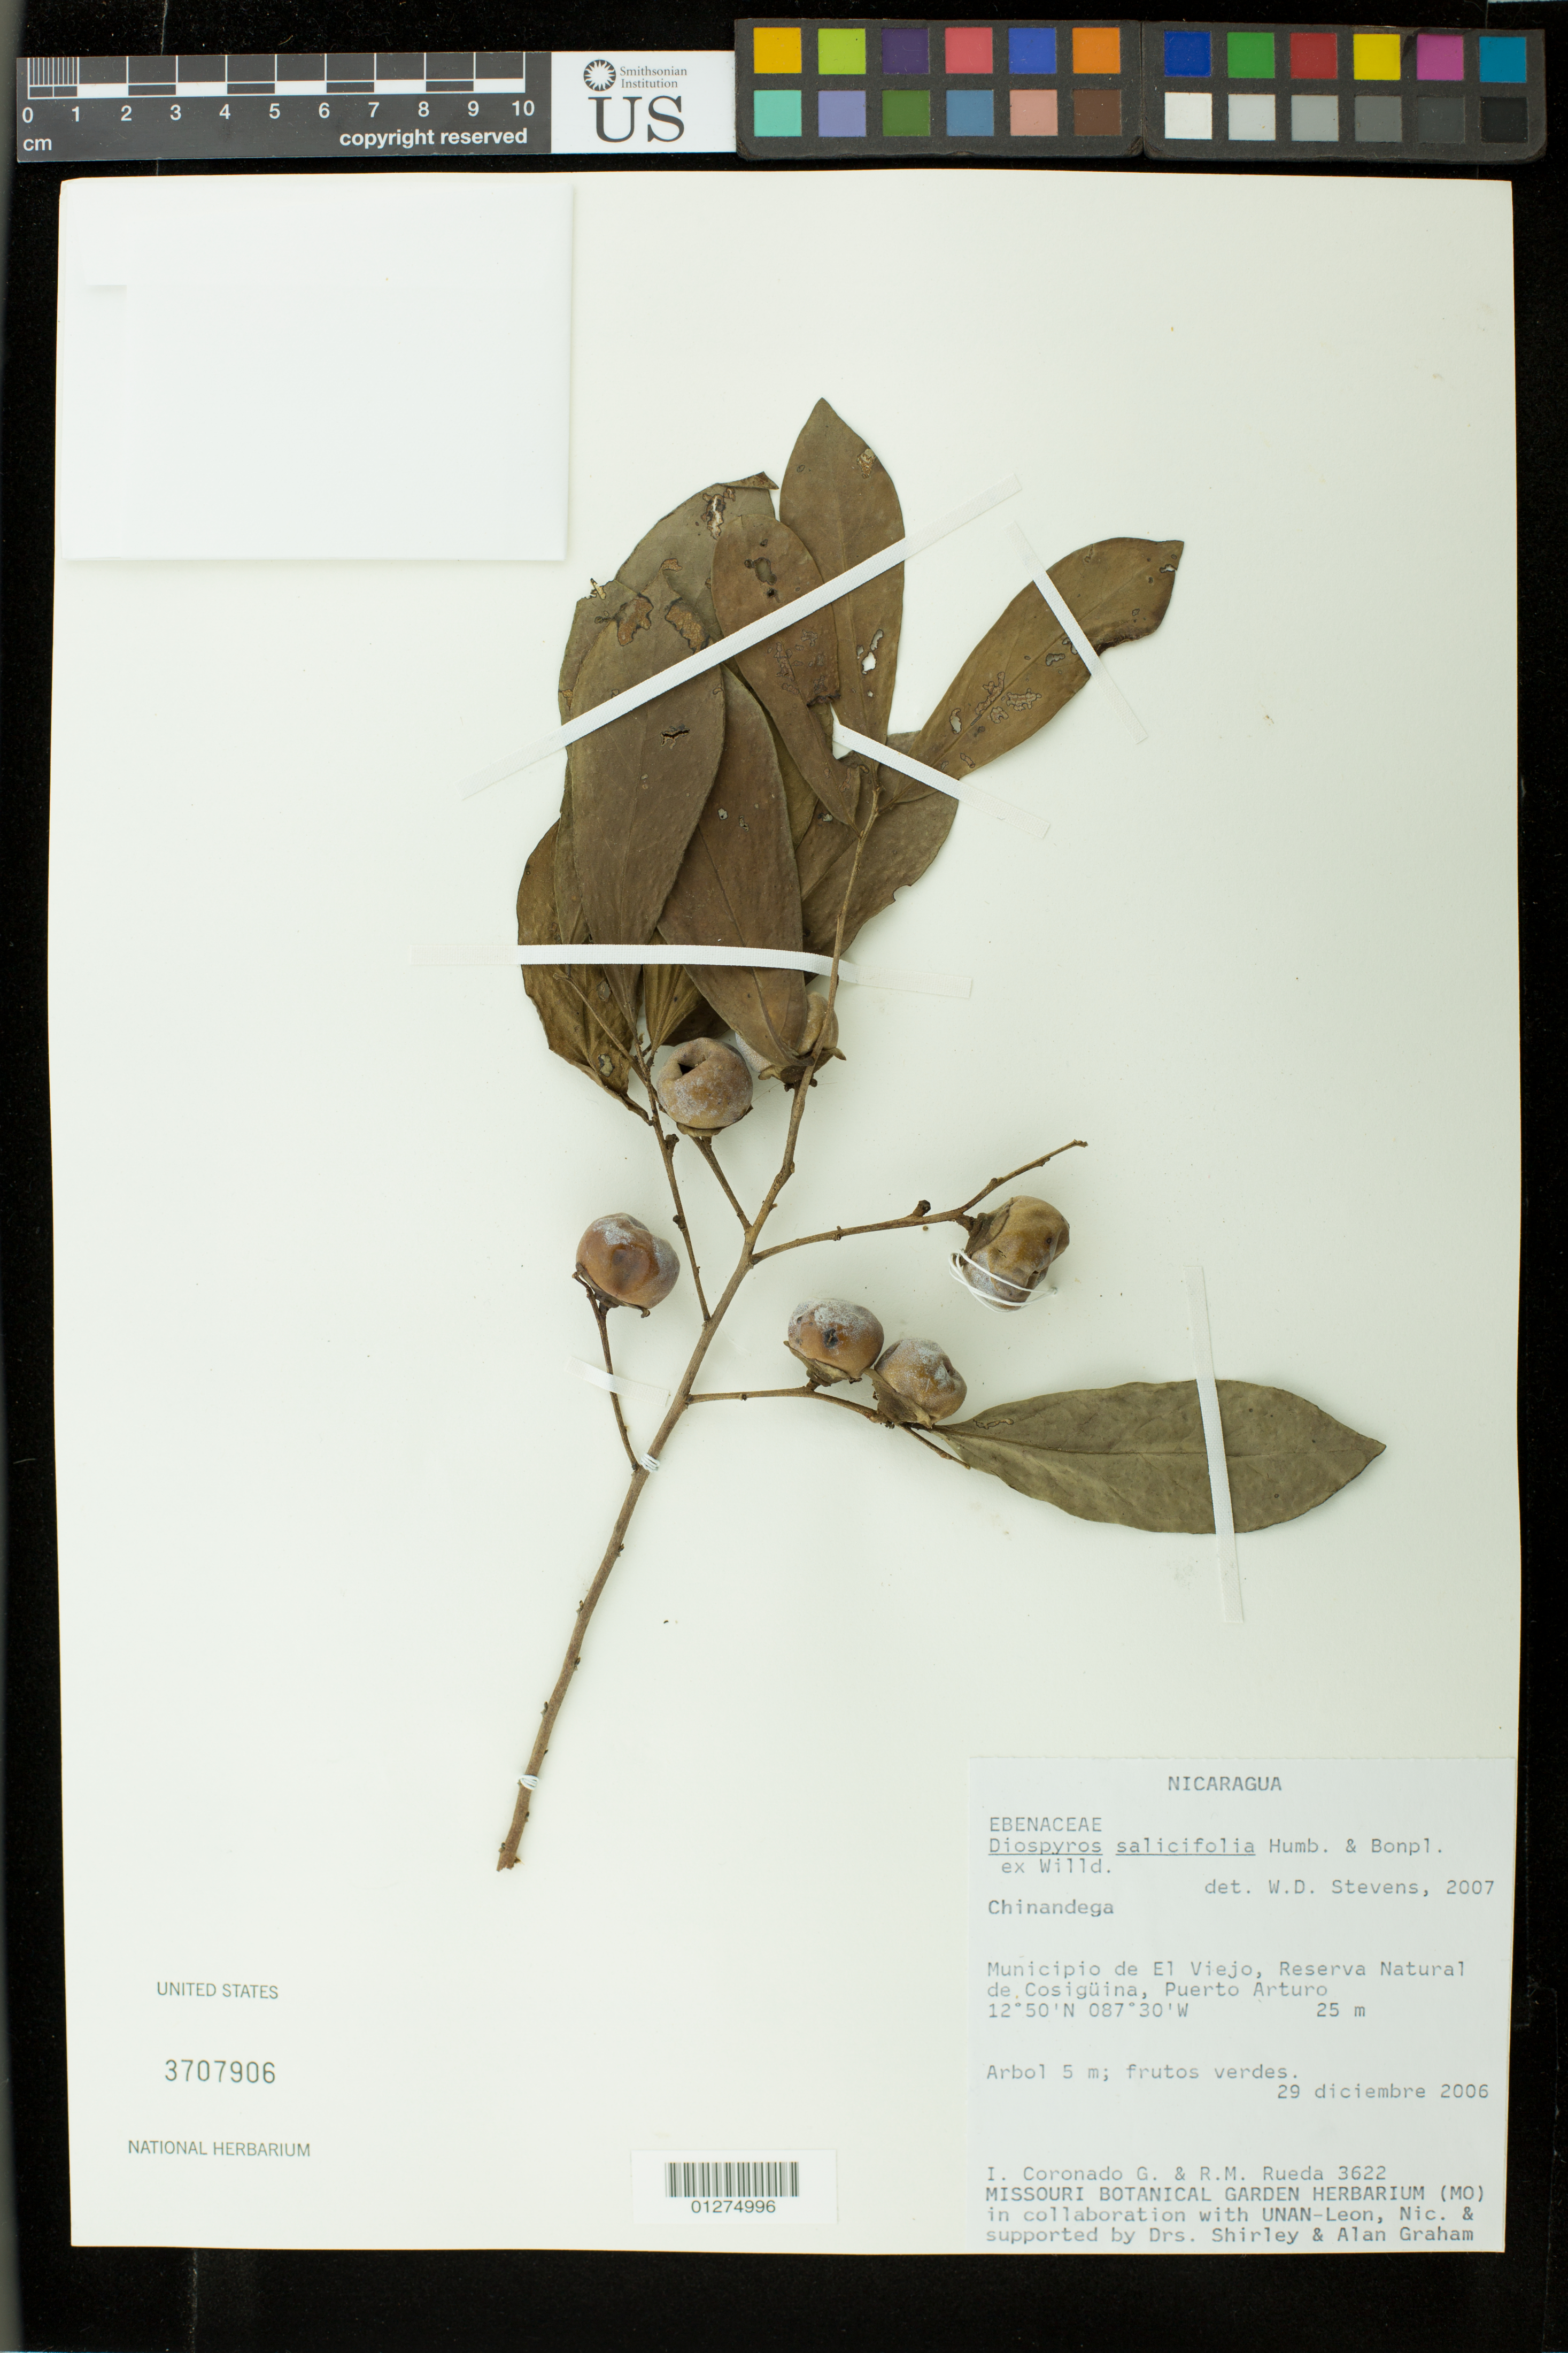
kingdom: Plantae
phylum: Tracheophyta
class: Magnoliopsida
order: Ericales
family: Ebenaceae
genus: Diospyros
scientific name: Diospyros salicifolia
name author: Humb. & Bonpl. ex Willd.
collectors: I. Coronado & R. Rueda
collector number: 3622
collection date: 2006-12-29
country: Nicaragua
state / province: Chinandega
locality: Municipio de El Viejo, Reserva Natural de Cosiguina, Puerto Arturo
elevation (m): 25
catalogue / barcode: US 3707906